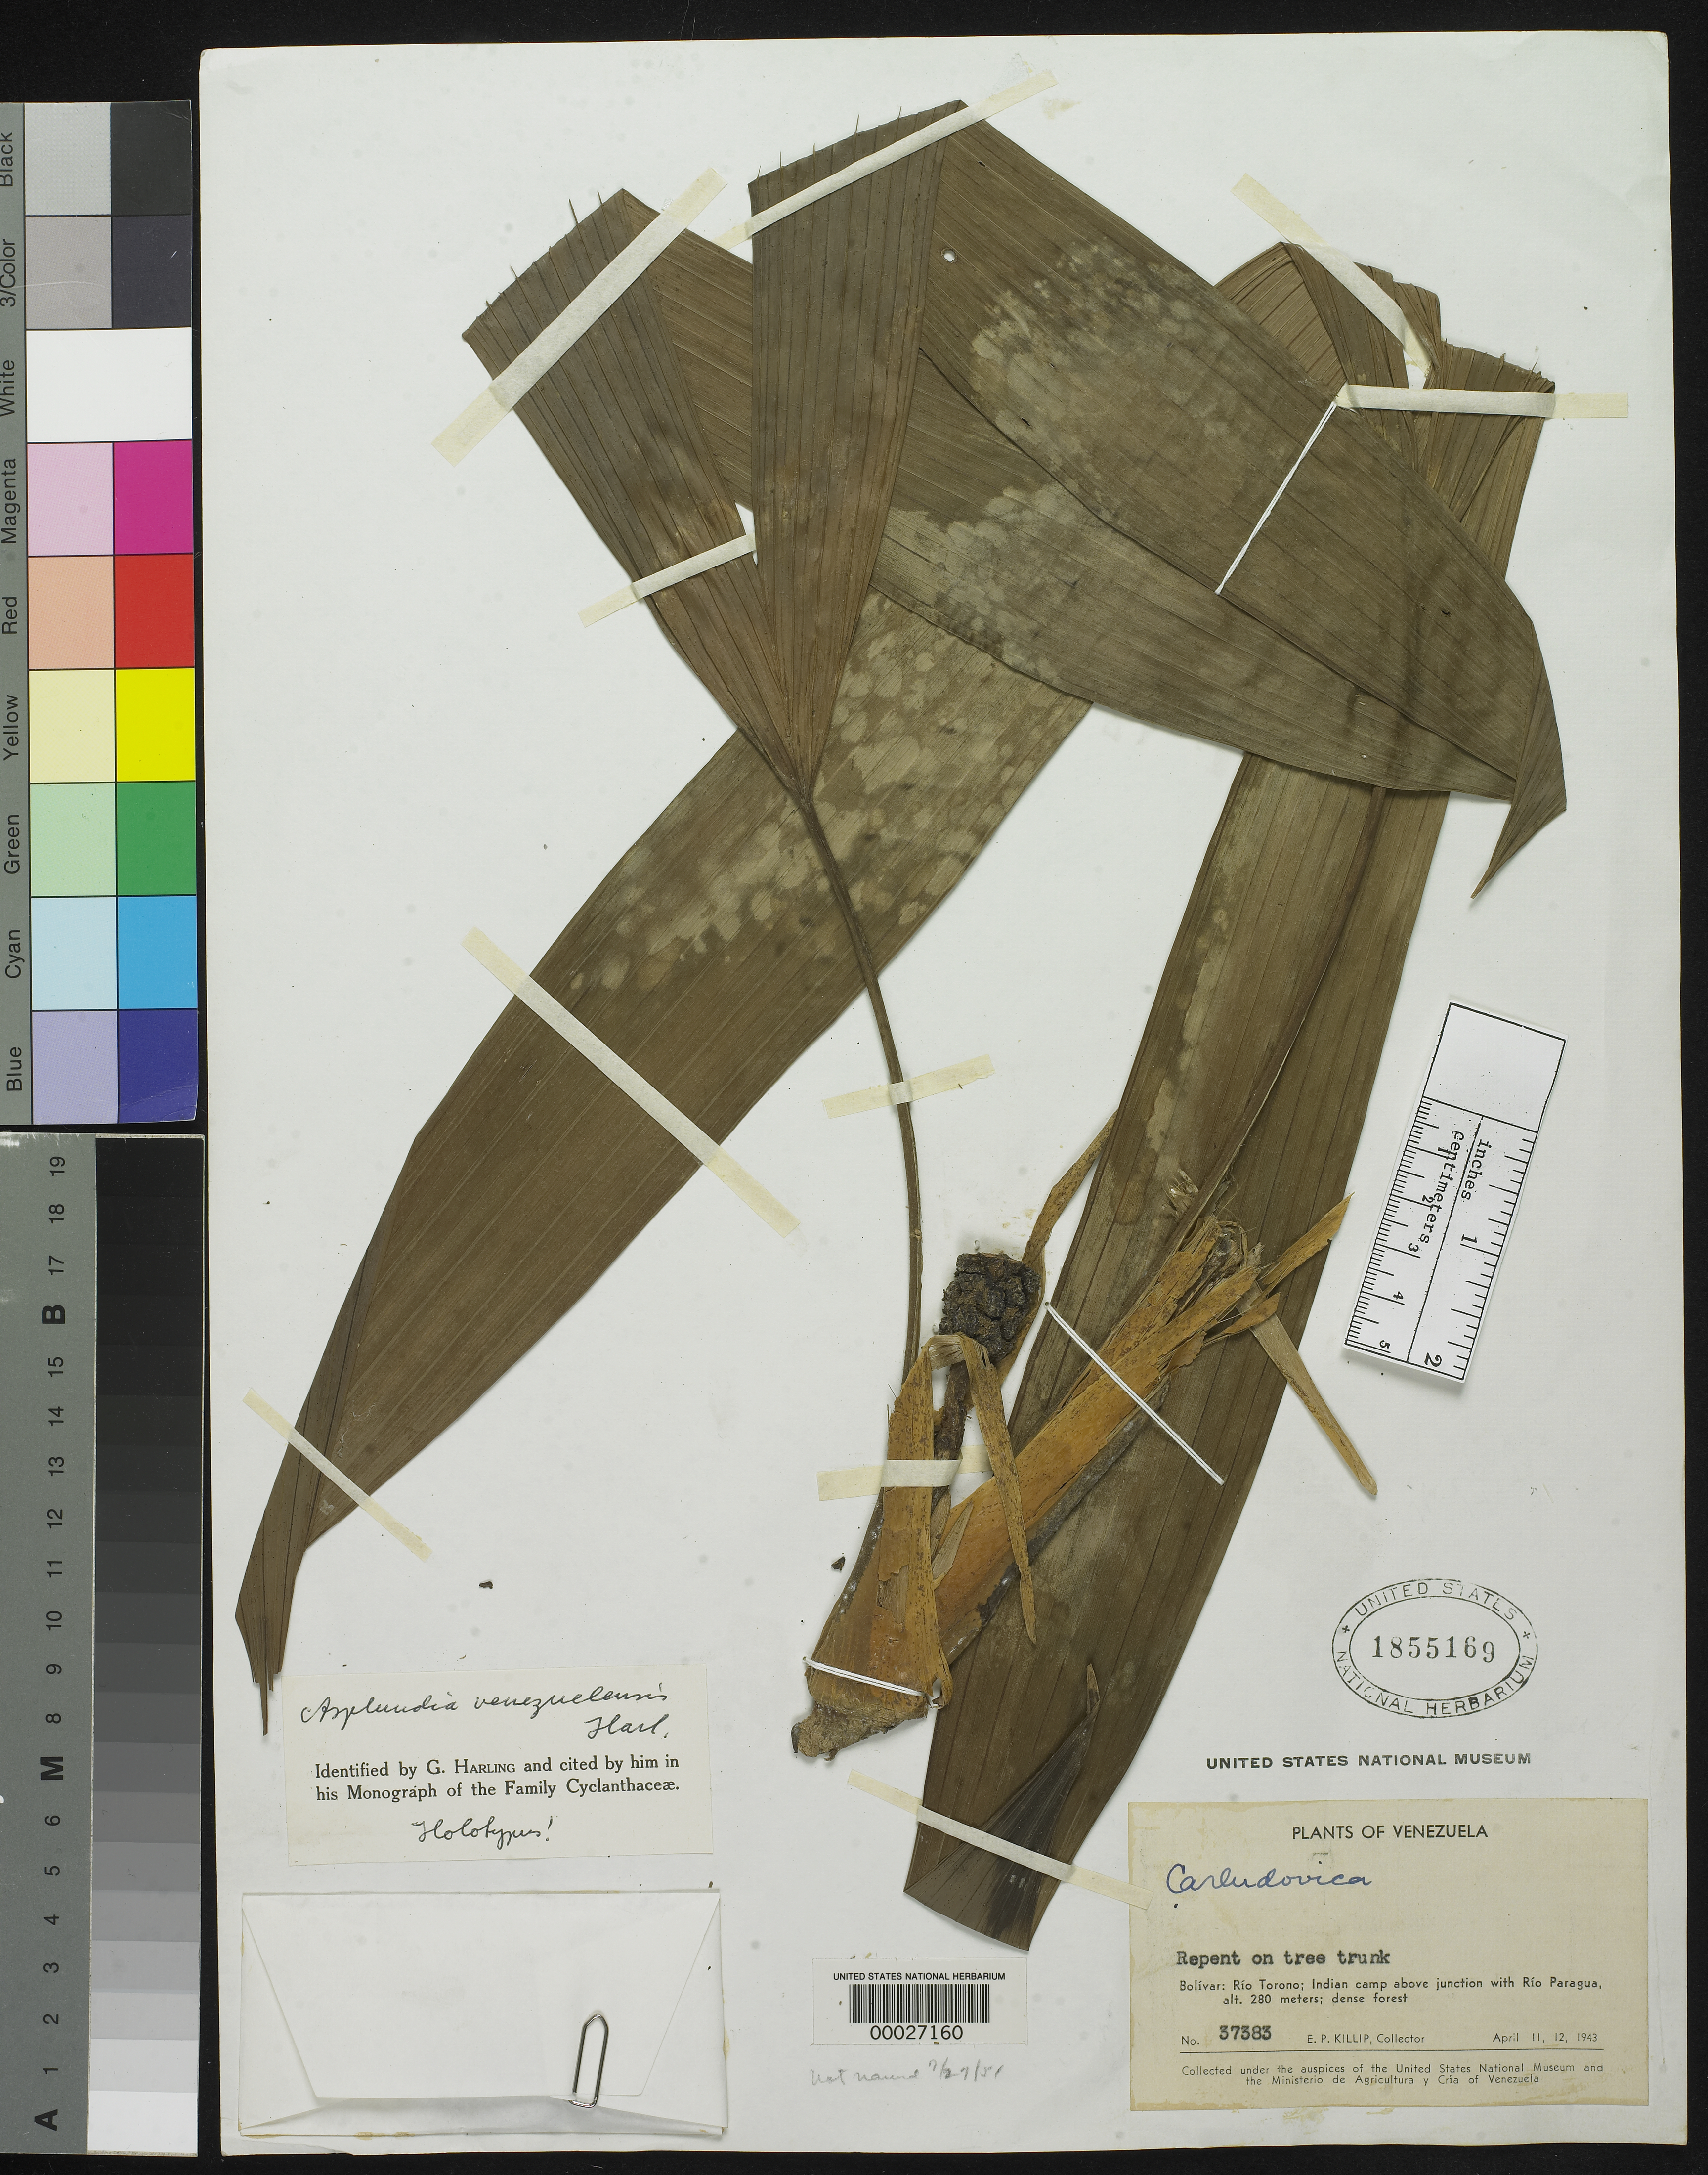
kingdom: Plantae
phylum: Tracheophyta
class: Liliopsida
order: Pandanales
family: Cyclanthaceae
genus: Asplundia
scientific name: Asplundia venezuelensis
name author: Harling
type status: Holotype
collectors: E. P. Killip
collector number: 37383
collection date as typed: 11 Apr 1943 to 12 Apr 1943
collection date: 1943-04-11/1943-04-12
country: Venezuela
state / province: Bolivar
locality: Rio Tonoro ("Torono").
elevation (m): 280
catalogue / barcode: US 1855169